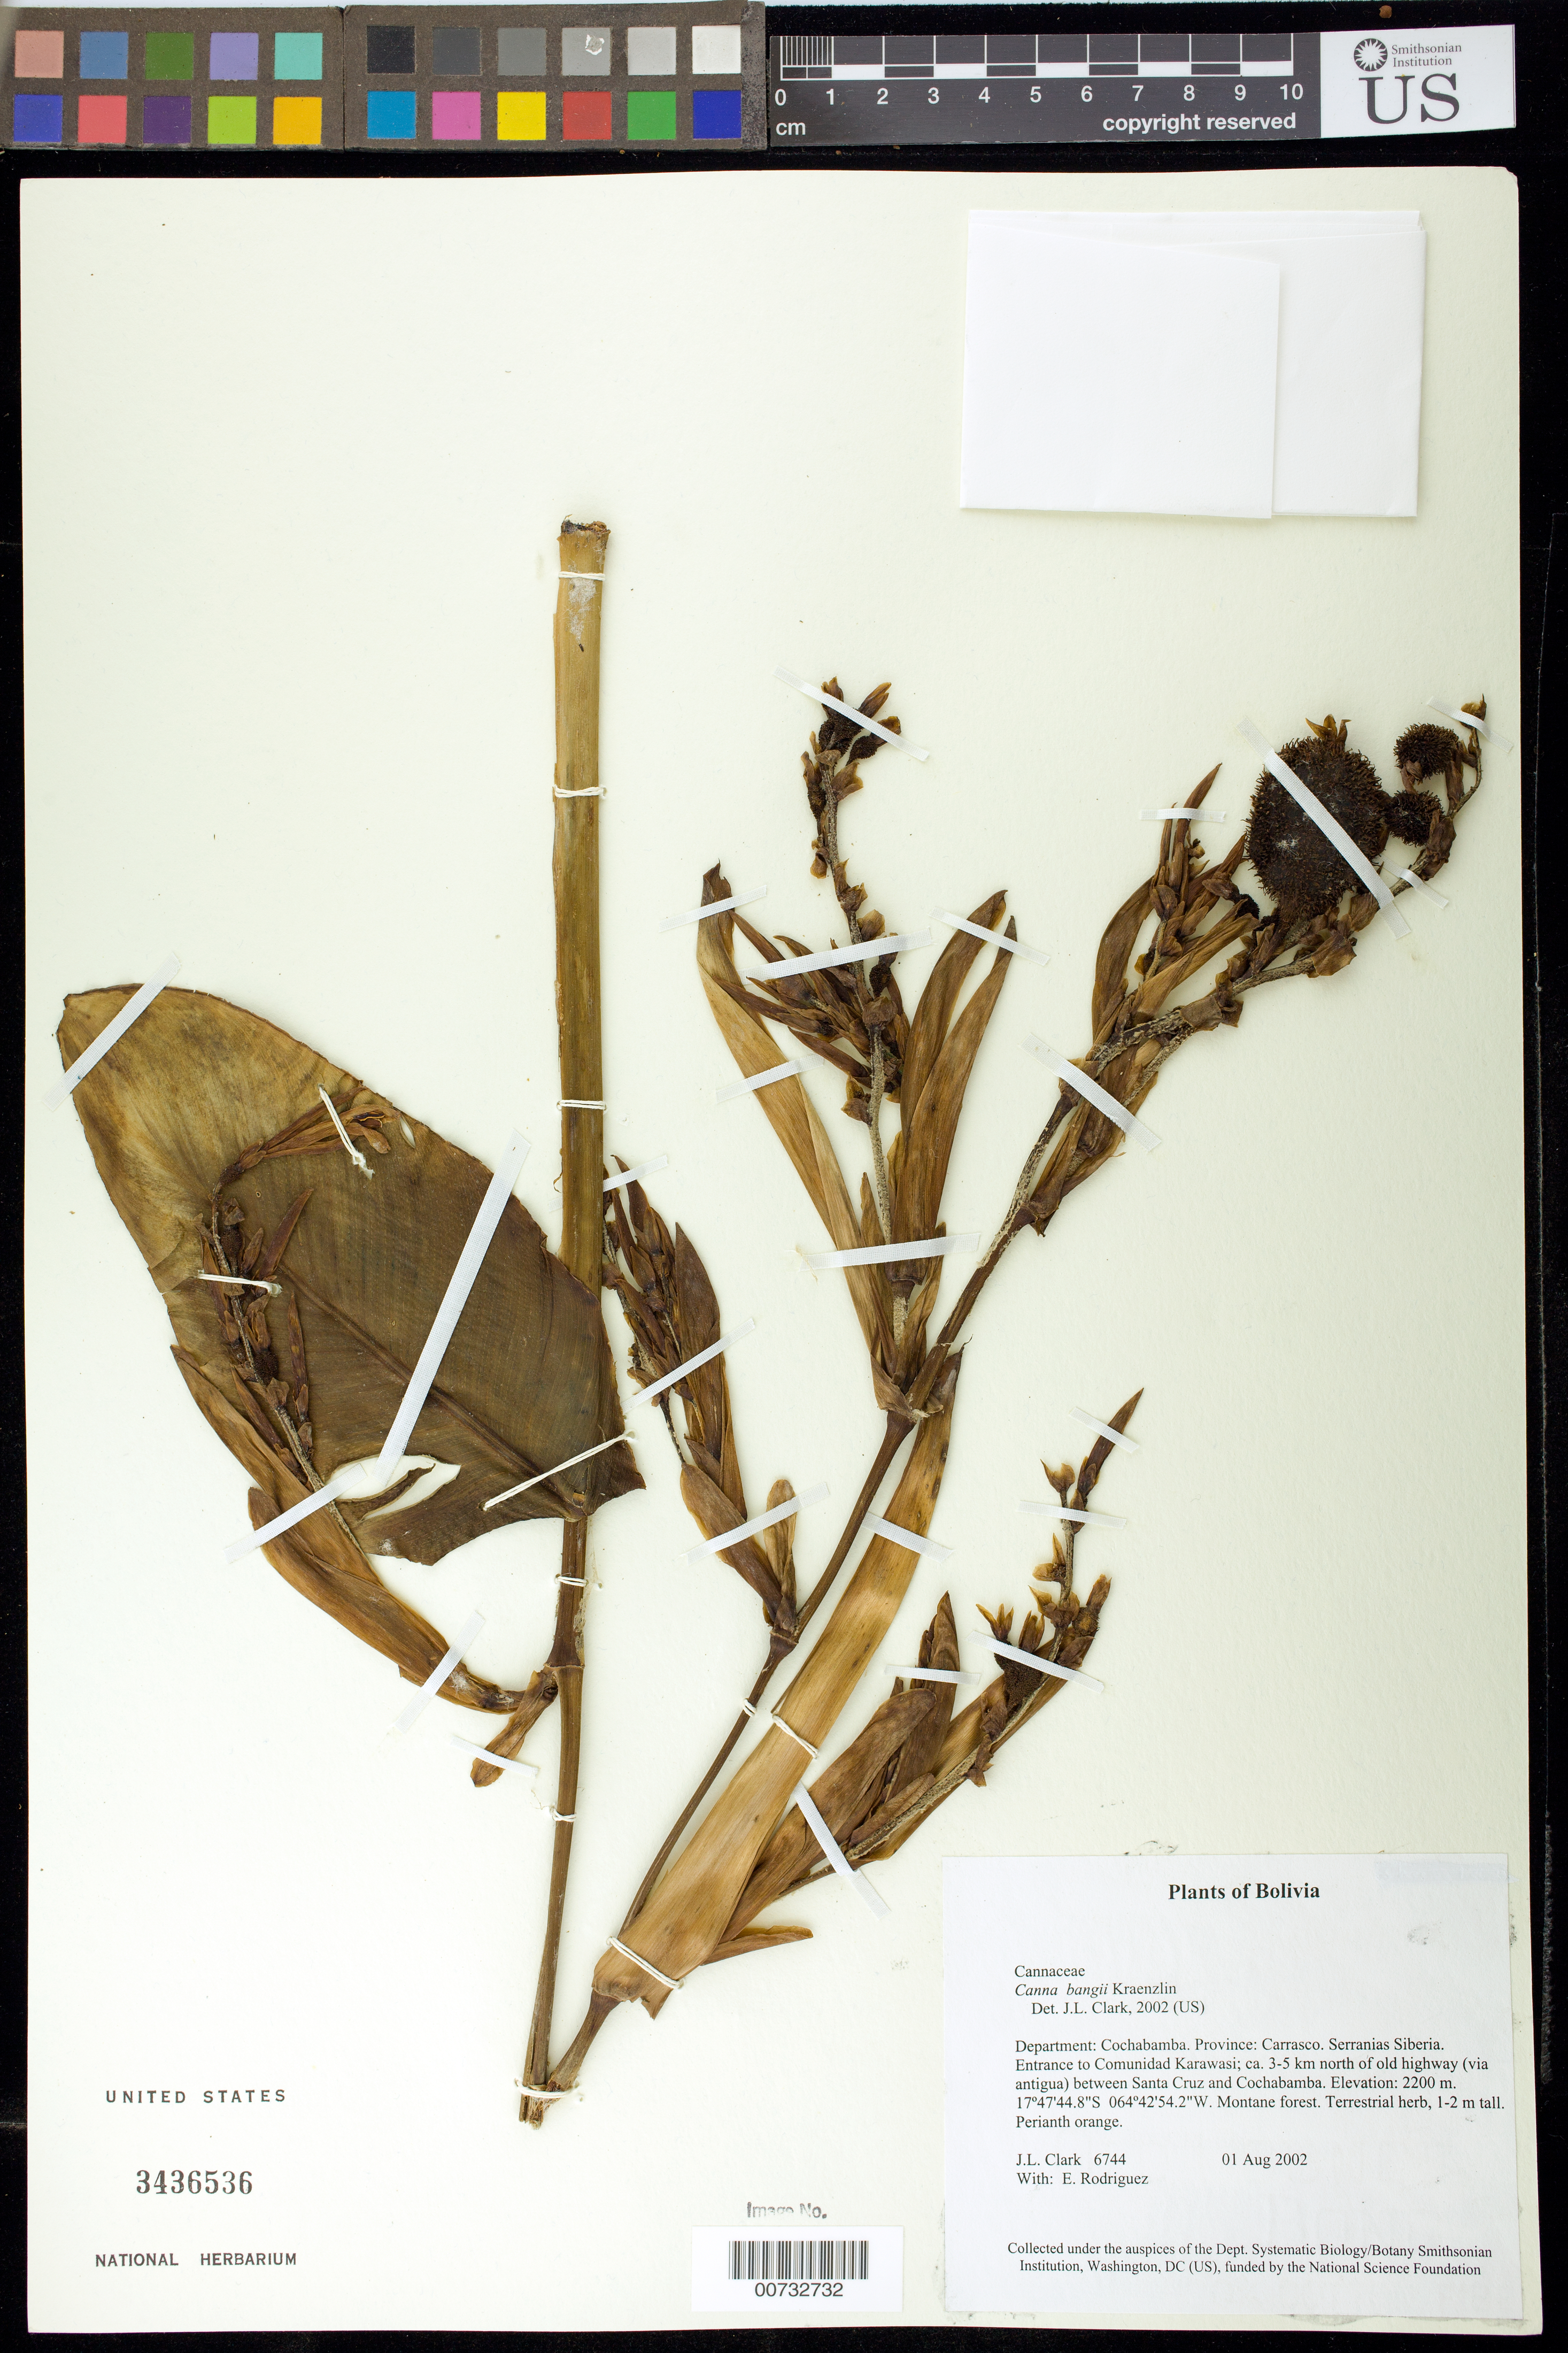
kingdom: Plantae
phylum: Tracheophyta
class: Liliopsida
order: Zingiberales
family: Cannaceae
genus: Canna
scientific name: Canna bangii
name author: Kraenzl. in Engl.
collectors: J. L. Clark & E. Rodriquez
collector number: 6744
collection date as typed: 01 Aug 2002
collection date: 2002-08-01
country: Bolivia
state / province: Cochabamba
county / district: Carrasco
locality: Serranias Siberia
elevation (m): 2200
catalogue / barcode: US 3436536